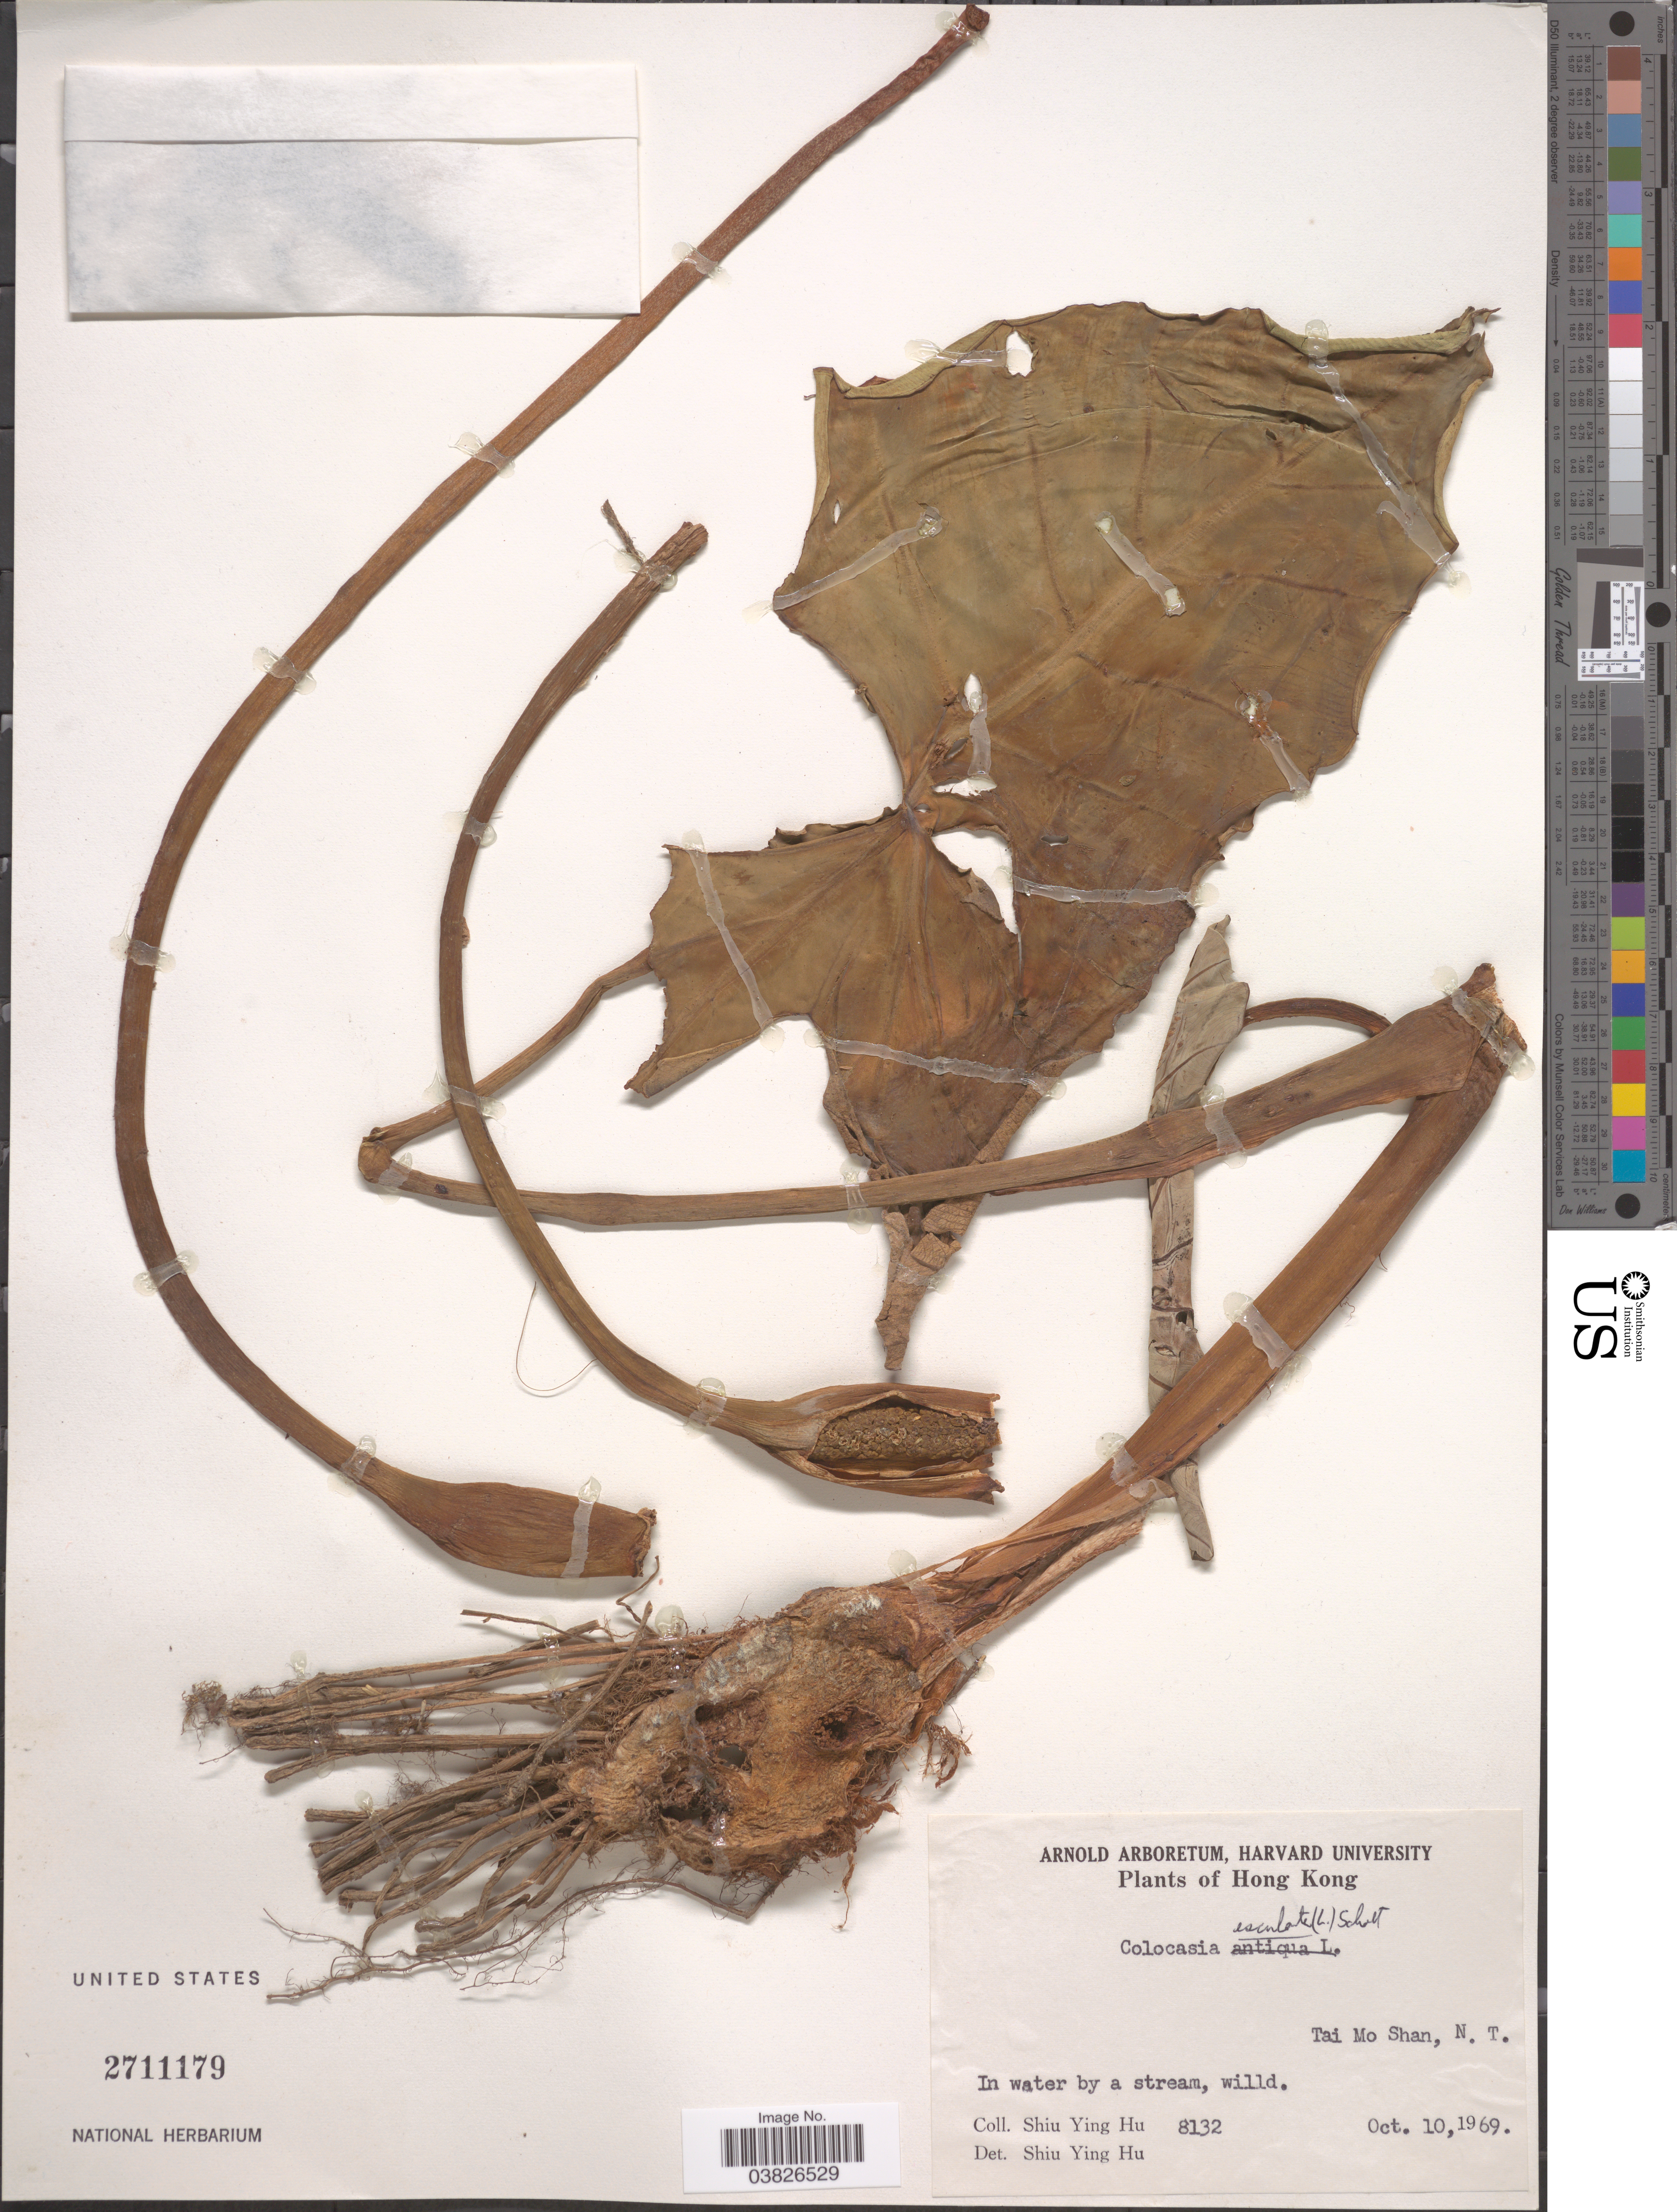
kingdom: Plantae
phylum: Tracheophyta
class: Liliopsida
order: Alismatales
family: Araceae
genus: Colocasia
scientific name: Colocasia esculenta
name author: (L.) Schott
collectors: S. Y. Hu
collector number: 8132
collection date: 1969-10-10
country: China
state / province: Hong Kong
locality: Tai Mo Shan, N. T.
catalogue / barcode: US 2711179